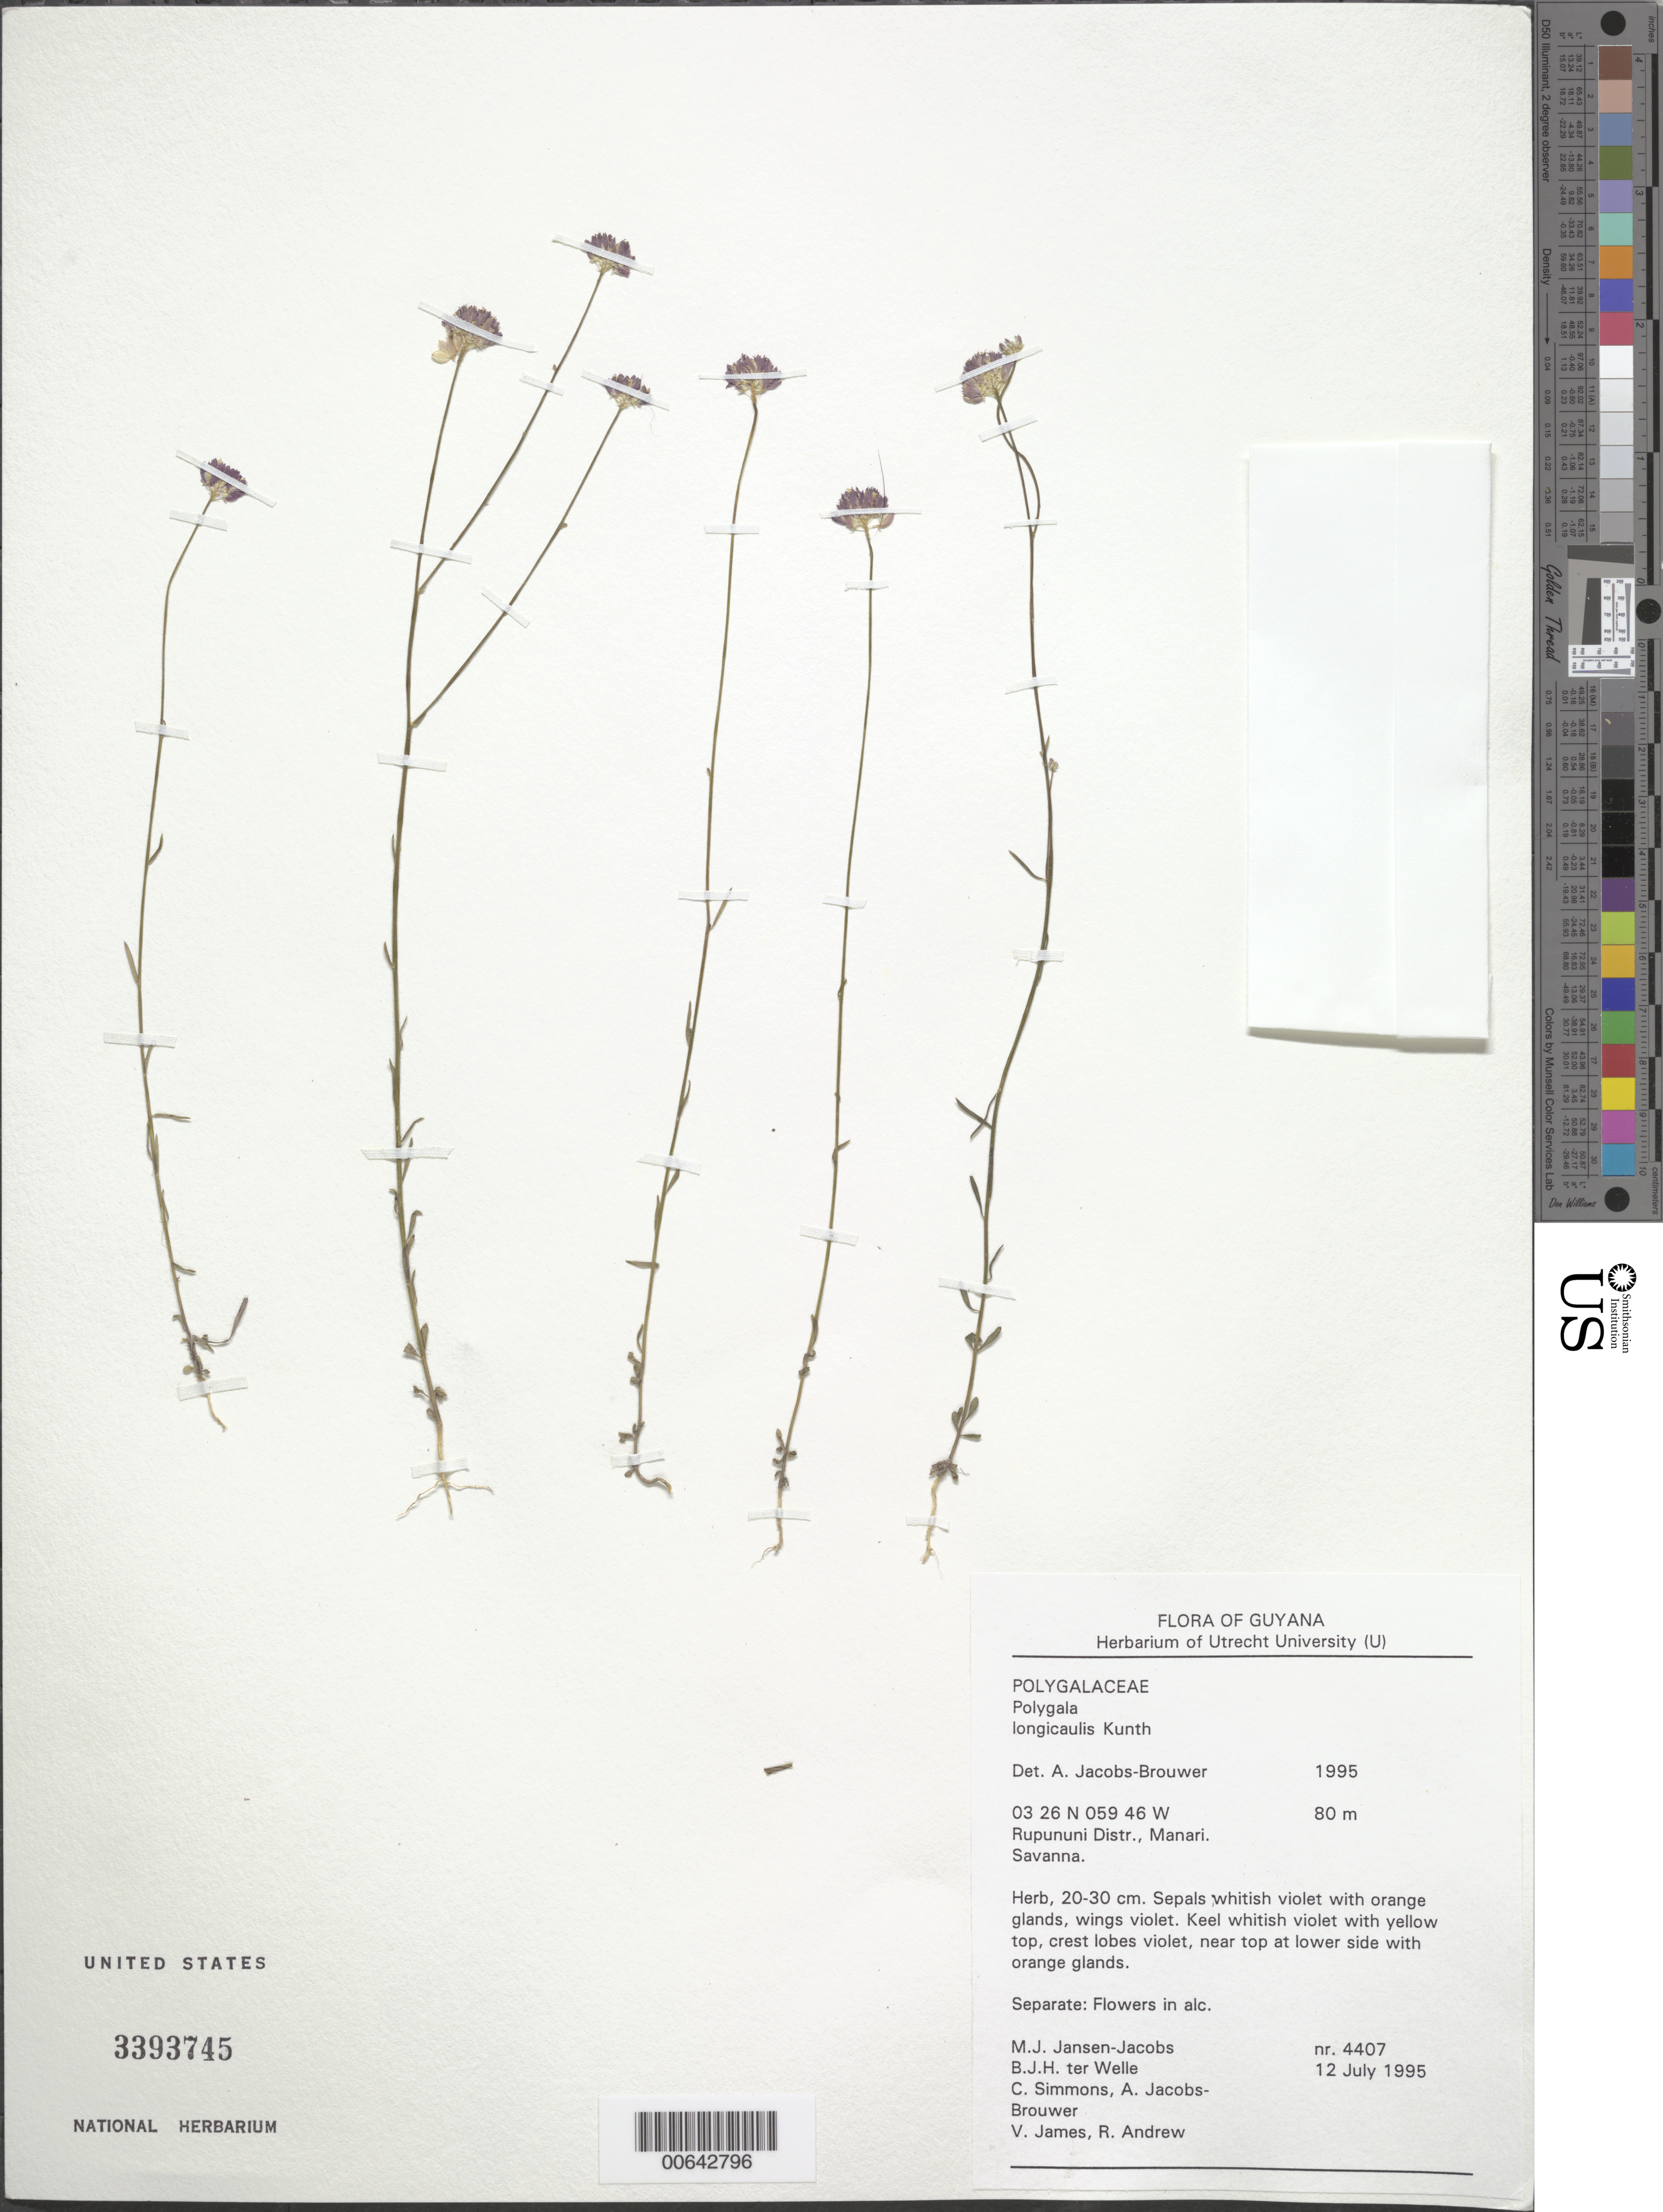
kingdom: Plantae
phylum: Tracheophyta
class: Magnoliopsida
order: Fabales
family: Polygalaceae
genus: Polygala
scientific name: Polygala longicaulis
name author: Kunth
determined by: Jacobs-Brouwer, A.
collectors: M. J. Jansen-Jacobs, B. Welle, C. Simmons, A. Jacobs-Brouwer, V. James & R. Andrew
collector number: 4407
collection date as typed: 12-Jul-95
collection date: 1995-07-12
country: Guyana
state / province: U. Takutu-U. Essequibo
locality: Manari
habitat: Savanna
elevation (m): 80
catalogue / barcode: US 3393745